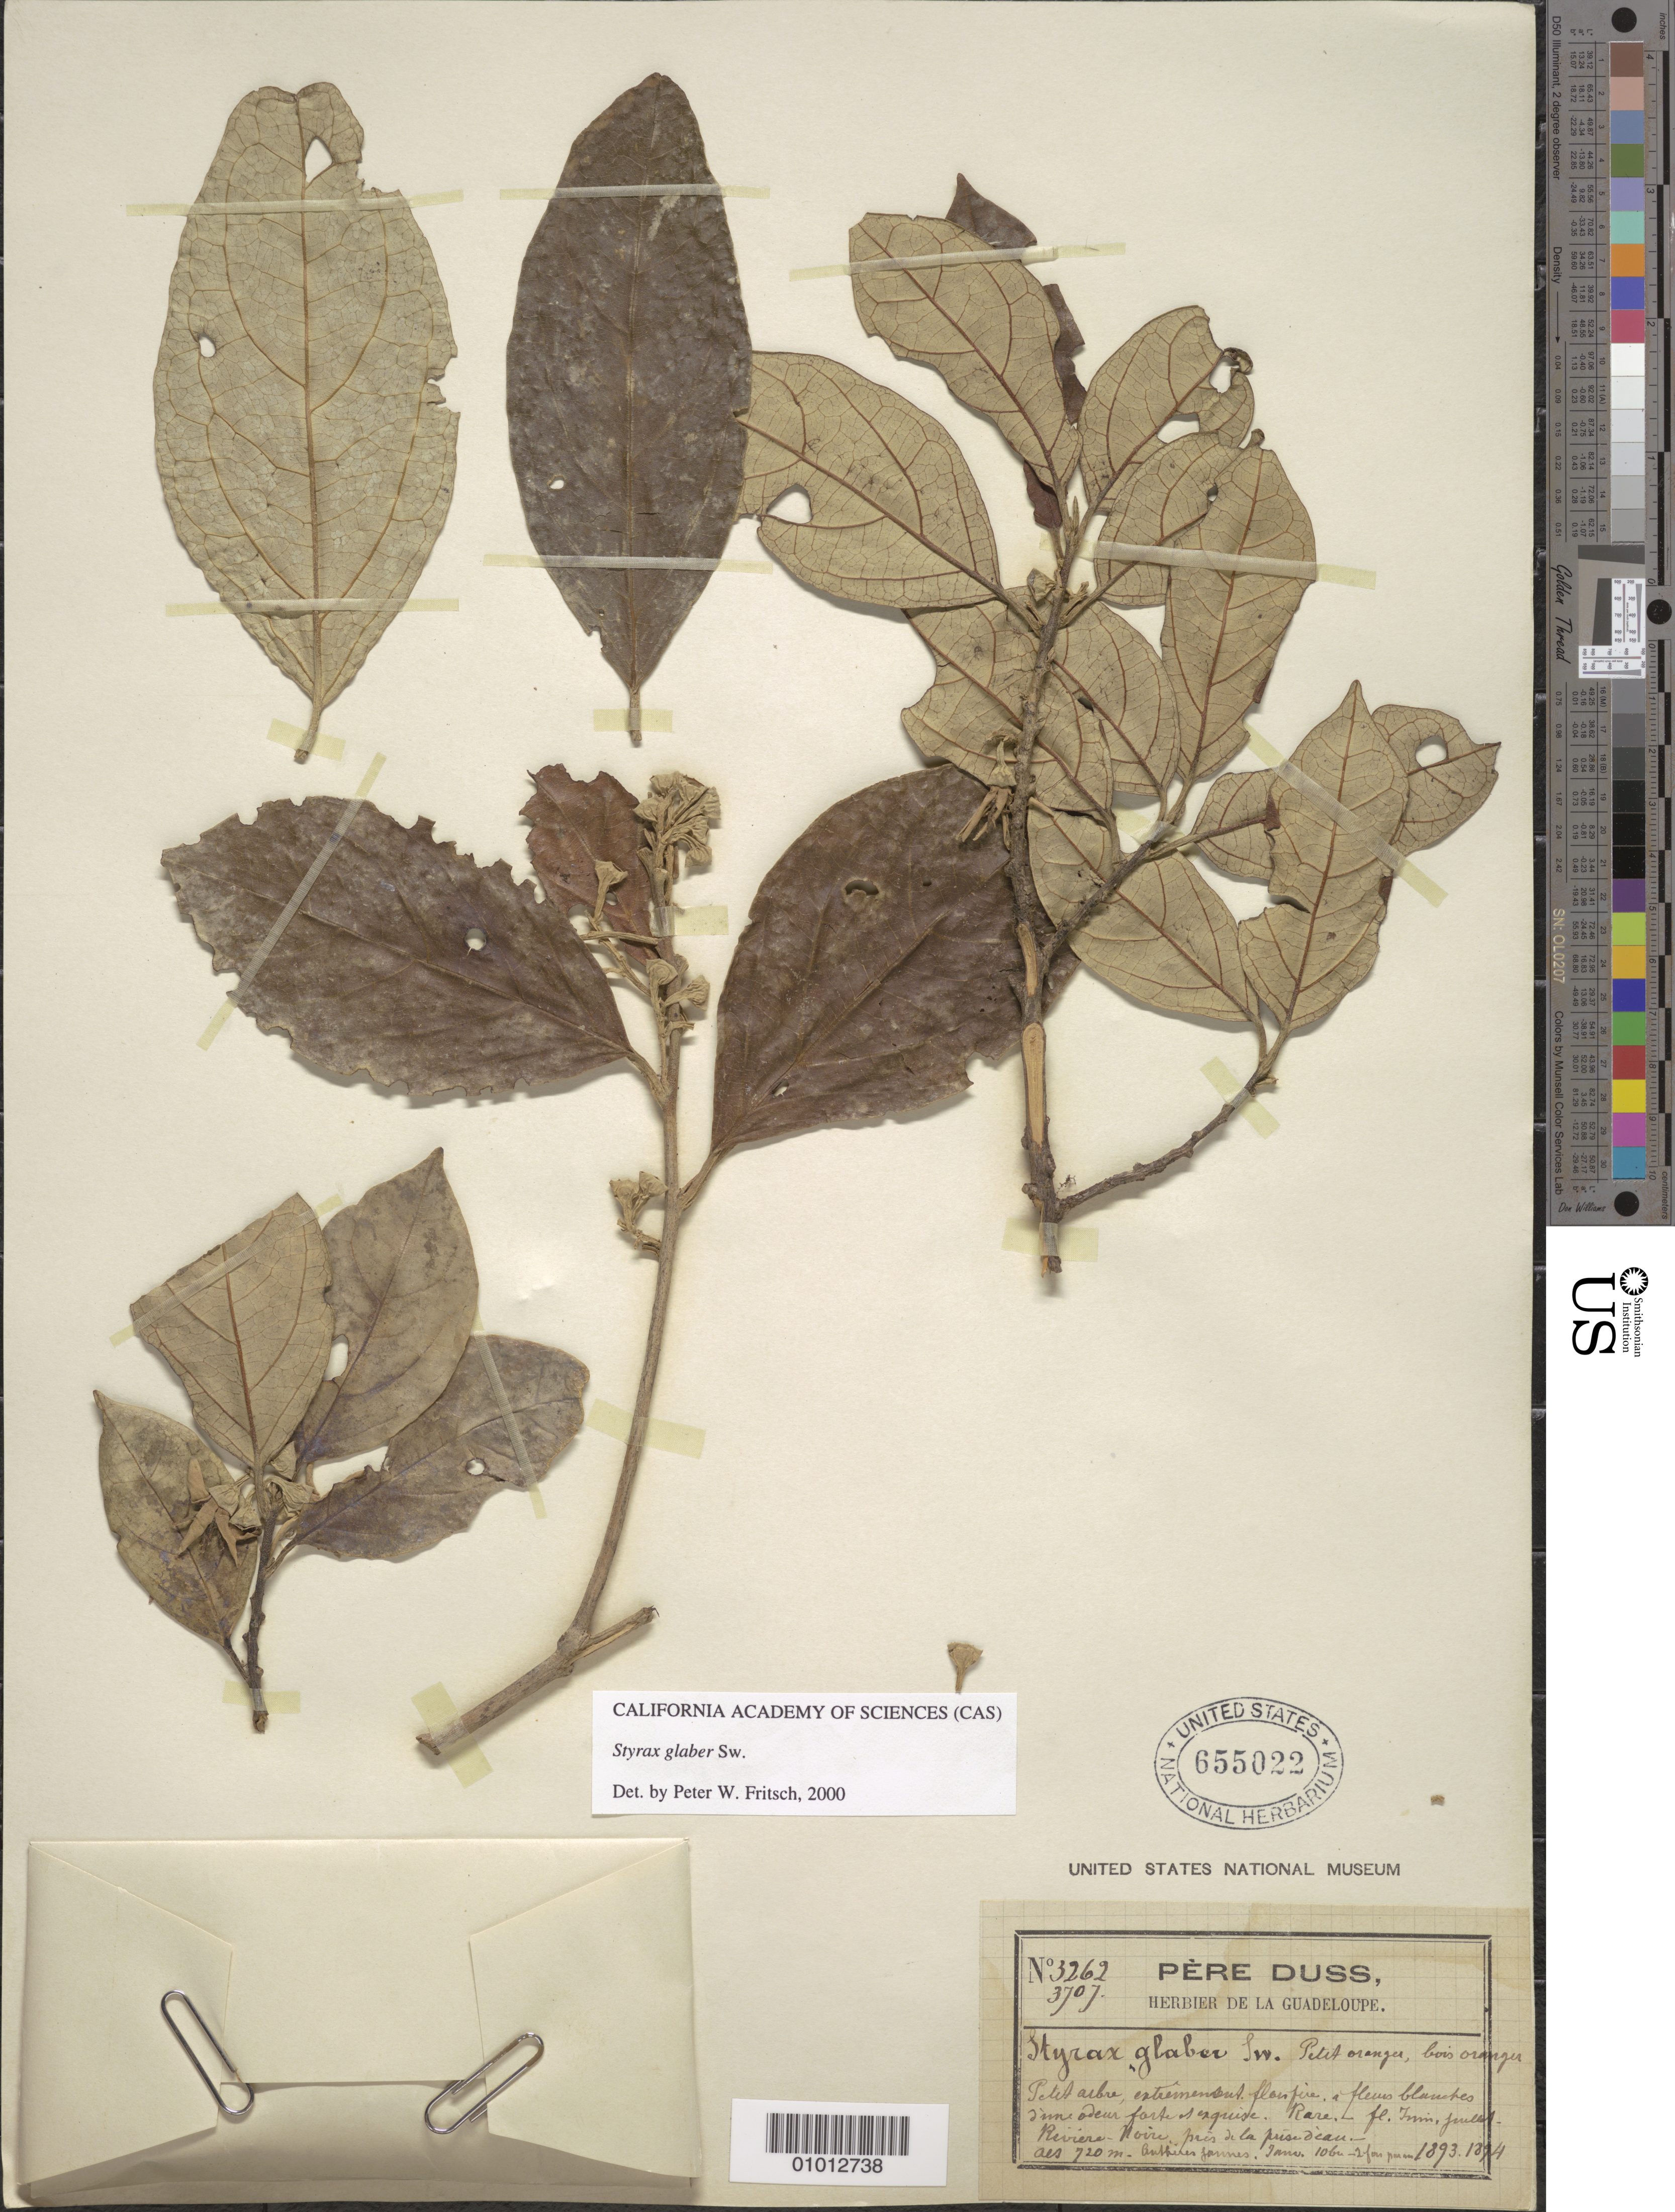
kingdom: Plantae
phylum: Tracheophyta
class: Magnoliopsida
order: Ericales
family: Styracaceae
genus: Styrax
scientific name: Styrax glaber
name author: Sw.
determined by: Fritsch, Peter W.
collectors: Père Duss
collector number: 3707/3262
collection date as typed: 1893 to -- --- 1894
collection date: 1893/1894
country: Guadeloupe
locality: Riv. Noire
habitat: Pres de la prise d'eau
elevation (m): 720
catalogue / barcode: US 655022